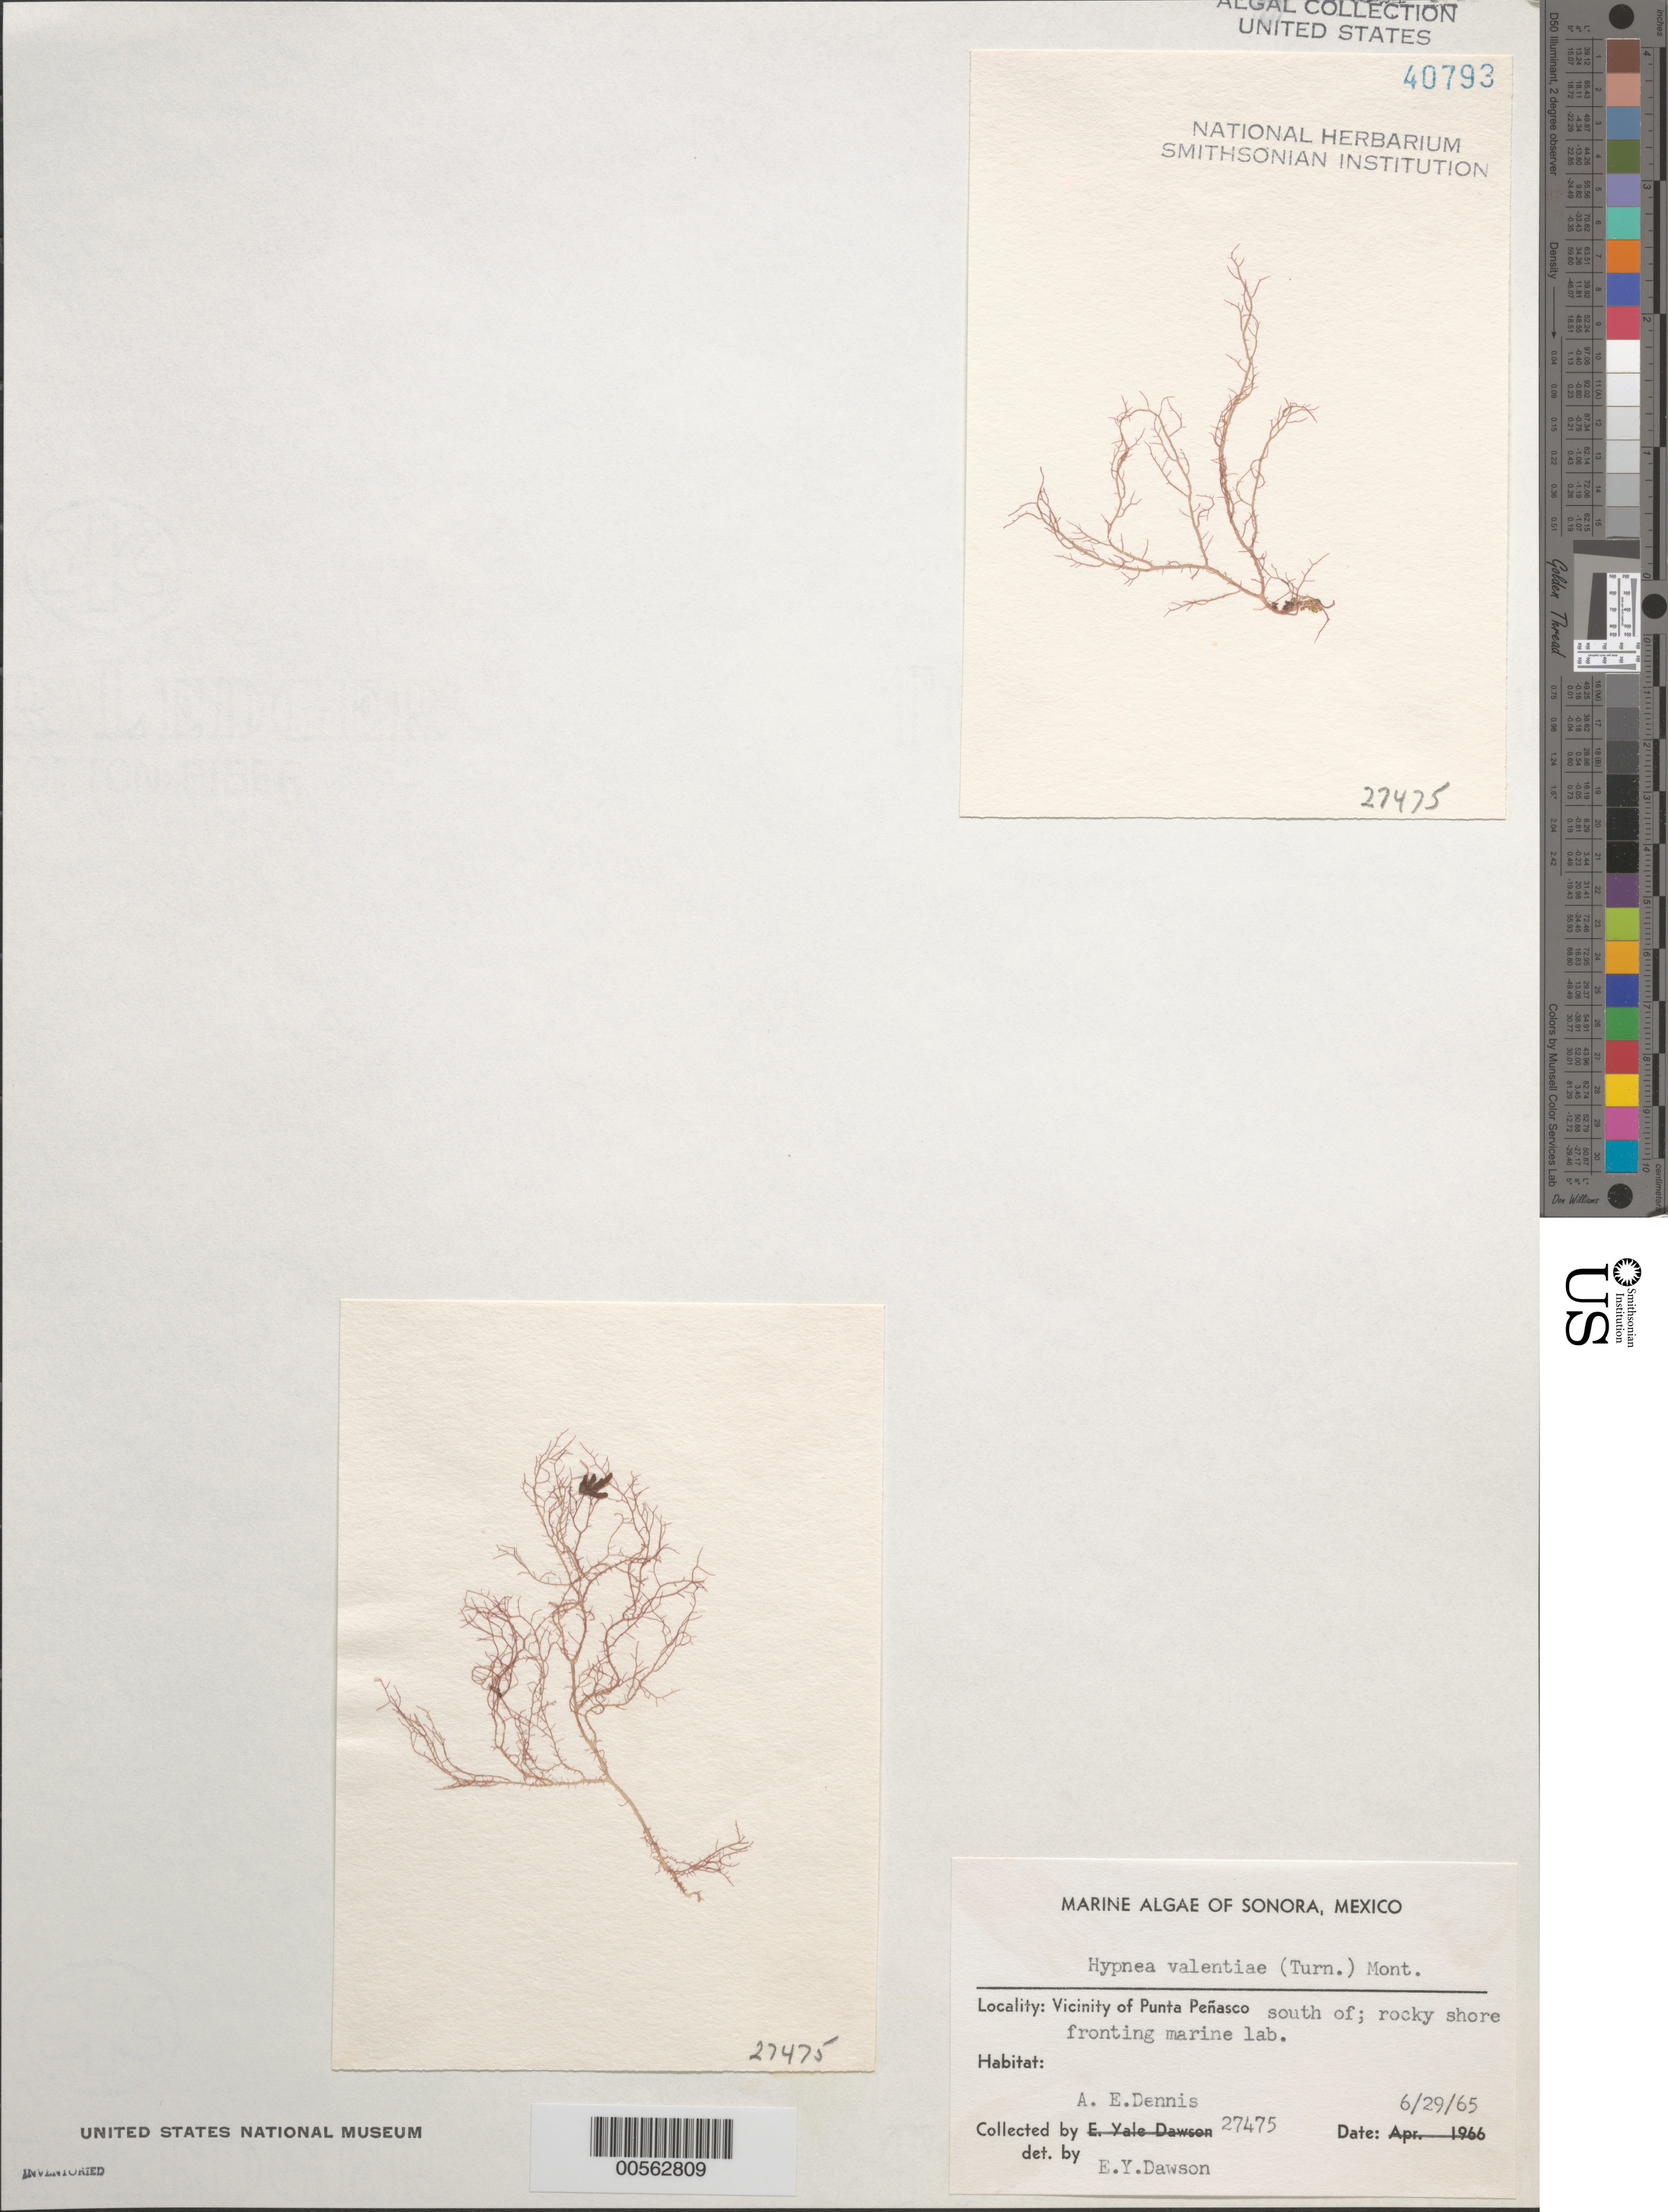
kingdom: Plantae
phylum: Rhodophyta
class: Florideophyceae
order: Gigartinales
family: Cystocloniaceae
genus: Hypnea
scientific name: Hypnea valentiae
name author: (Turner) Mont.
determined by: Dawson, E. Y.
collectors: A. Dennis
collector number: EYD 27475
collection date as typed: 29 Jun 1965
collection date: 1965-06-29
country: Mexico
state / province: Sonora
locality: Marine laboratory shore, south of Punta Penasco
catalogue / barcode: US 40793